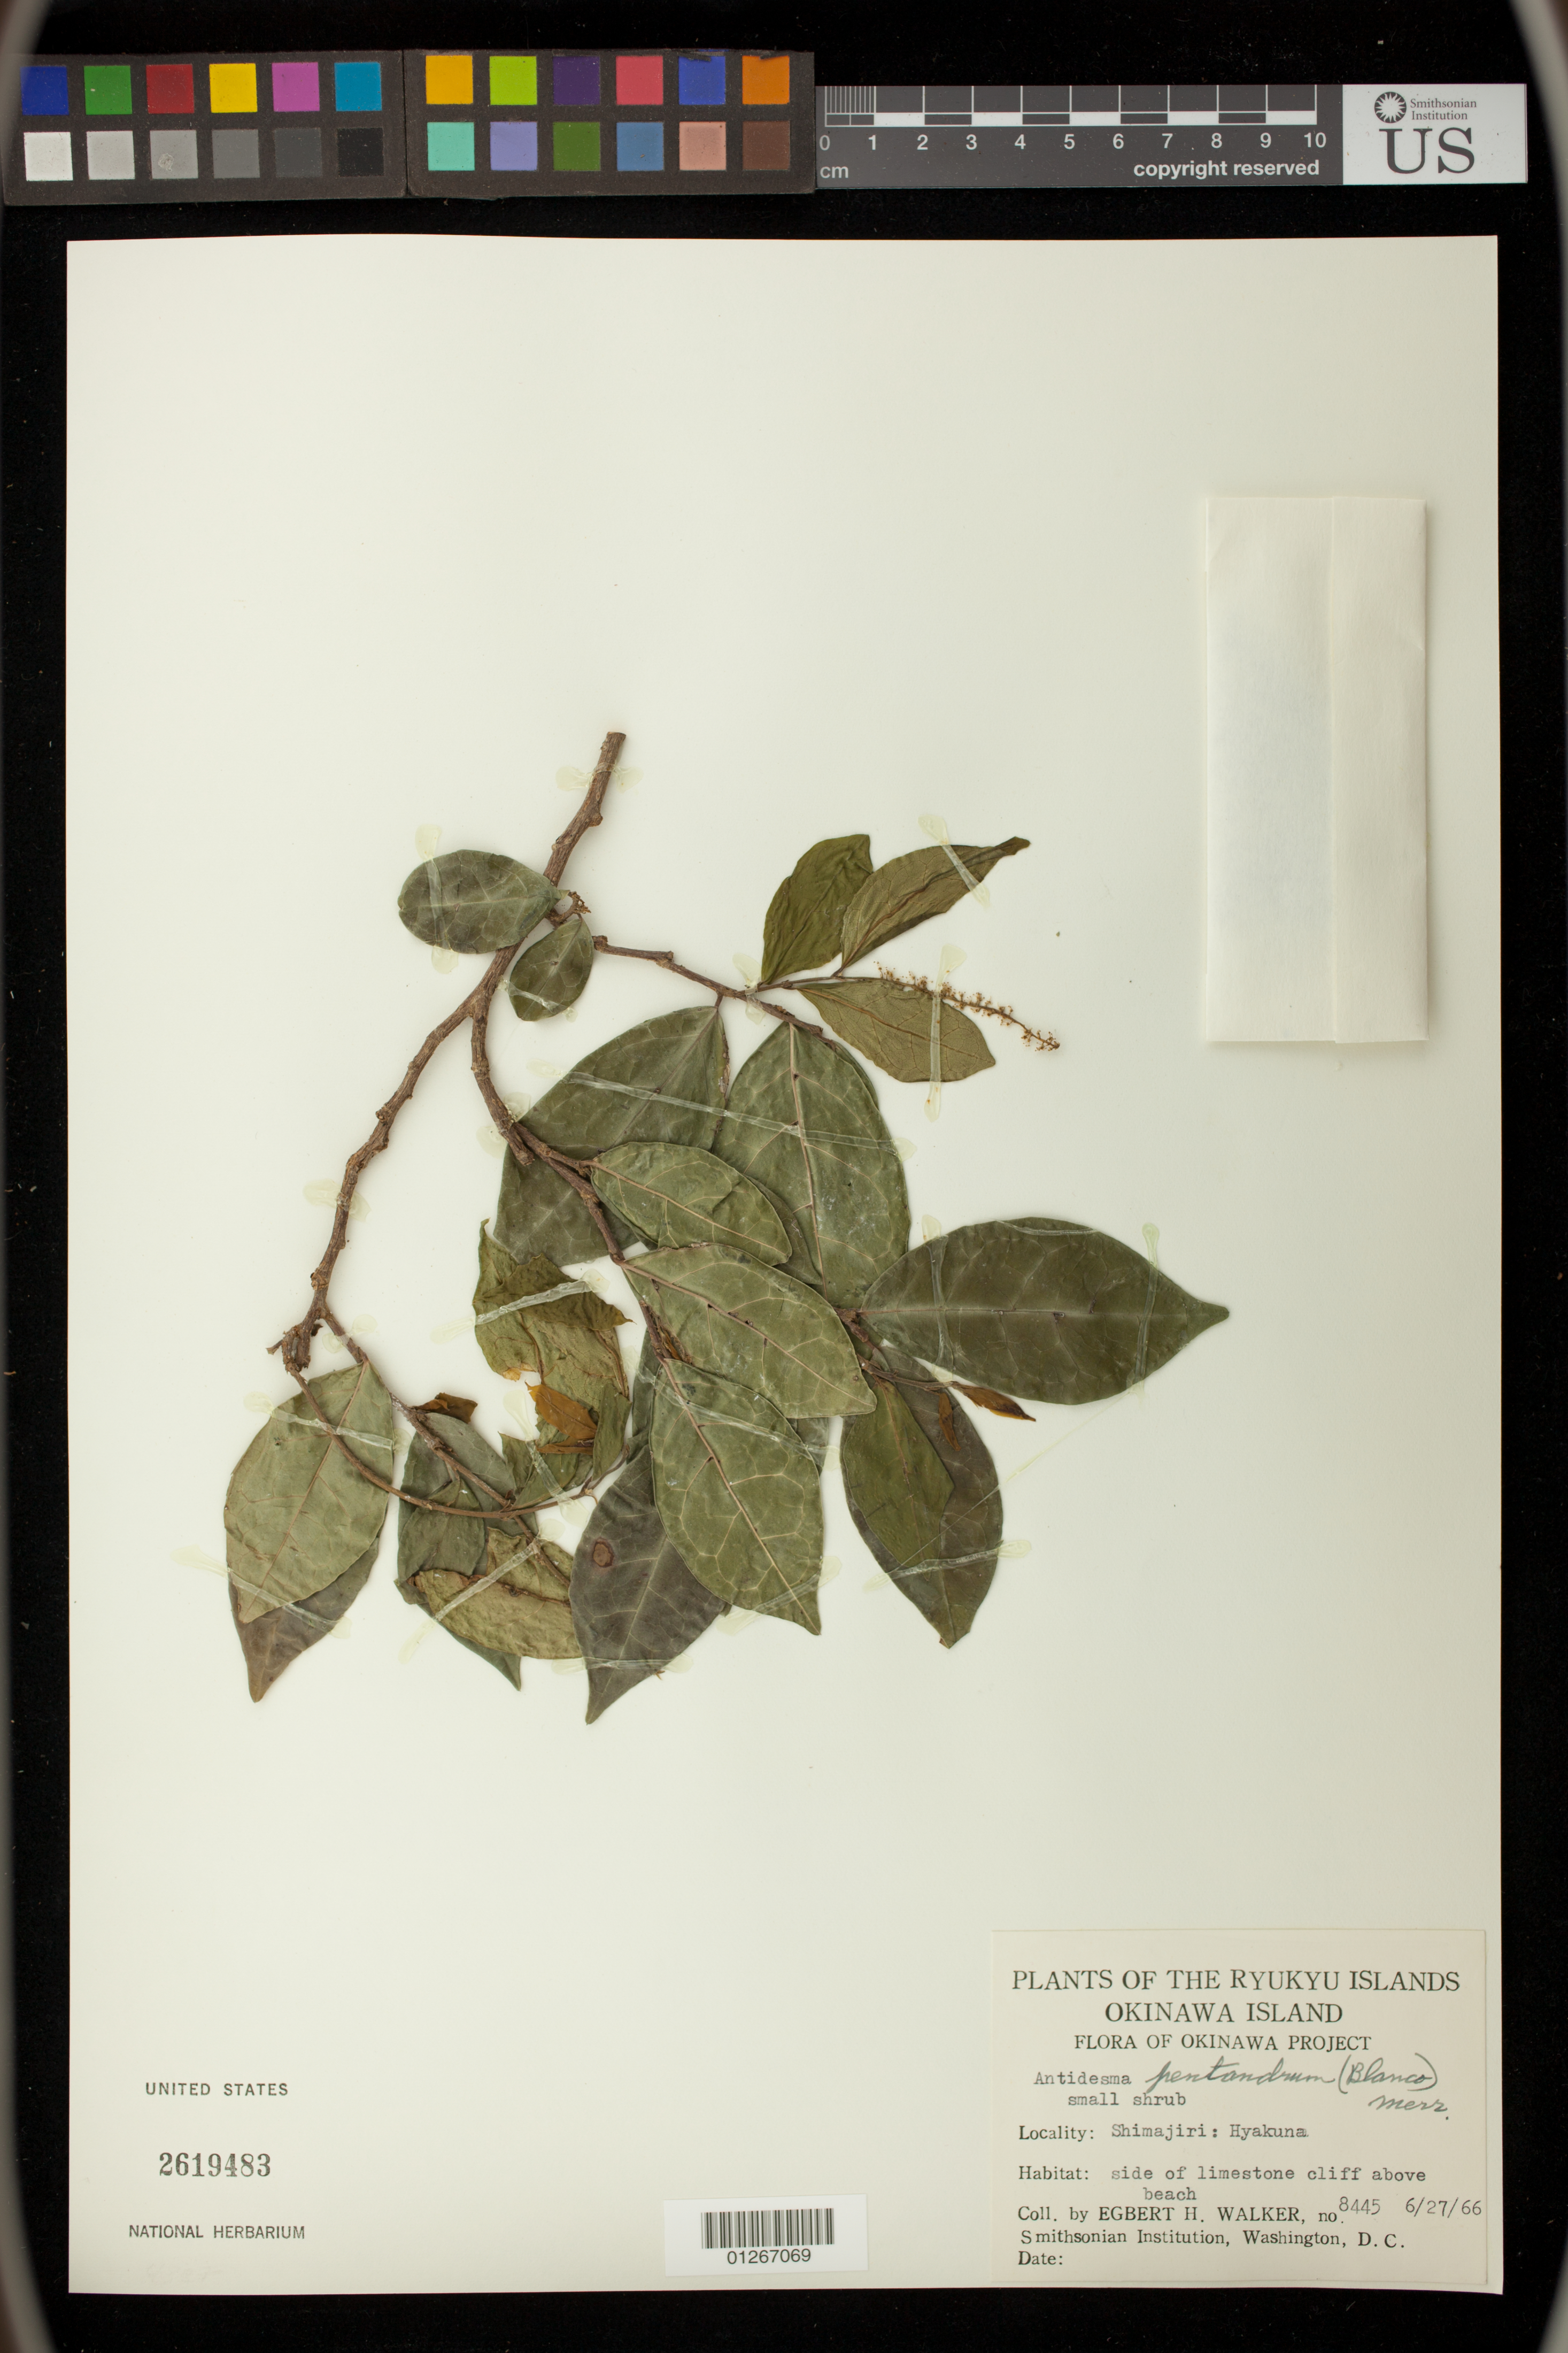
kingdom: Plantae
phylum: Tracheophyta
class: Magnoliopsida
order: Malpighiales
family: Phyllanthaceae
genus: Antidesma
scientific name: Antidesma pentandrum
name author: (Blanco) Merr.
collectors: E. H. Walker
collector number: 8445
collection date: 1966-06-27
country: Japan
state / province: Okinawa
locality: Ryukyu Islands, Okinawa Island, Shimajiri: Hyakuna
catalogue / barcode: US 2619483